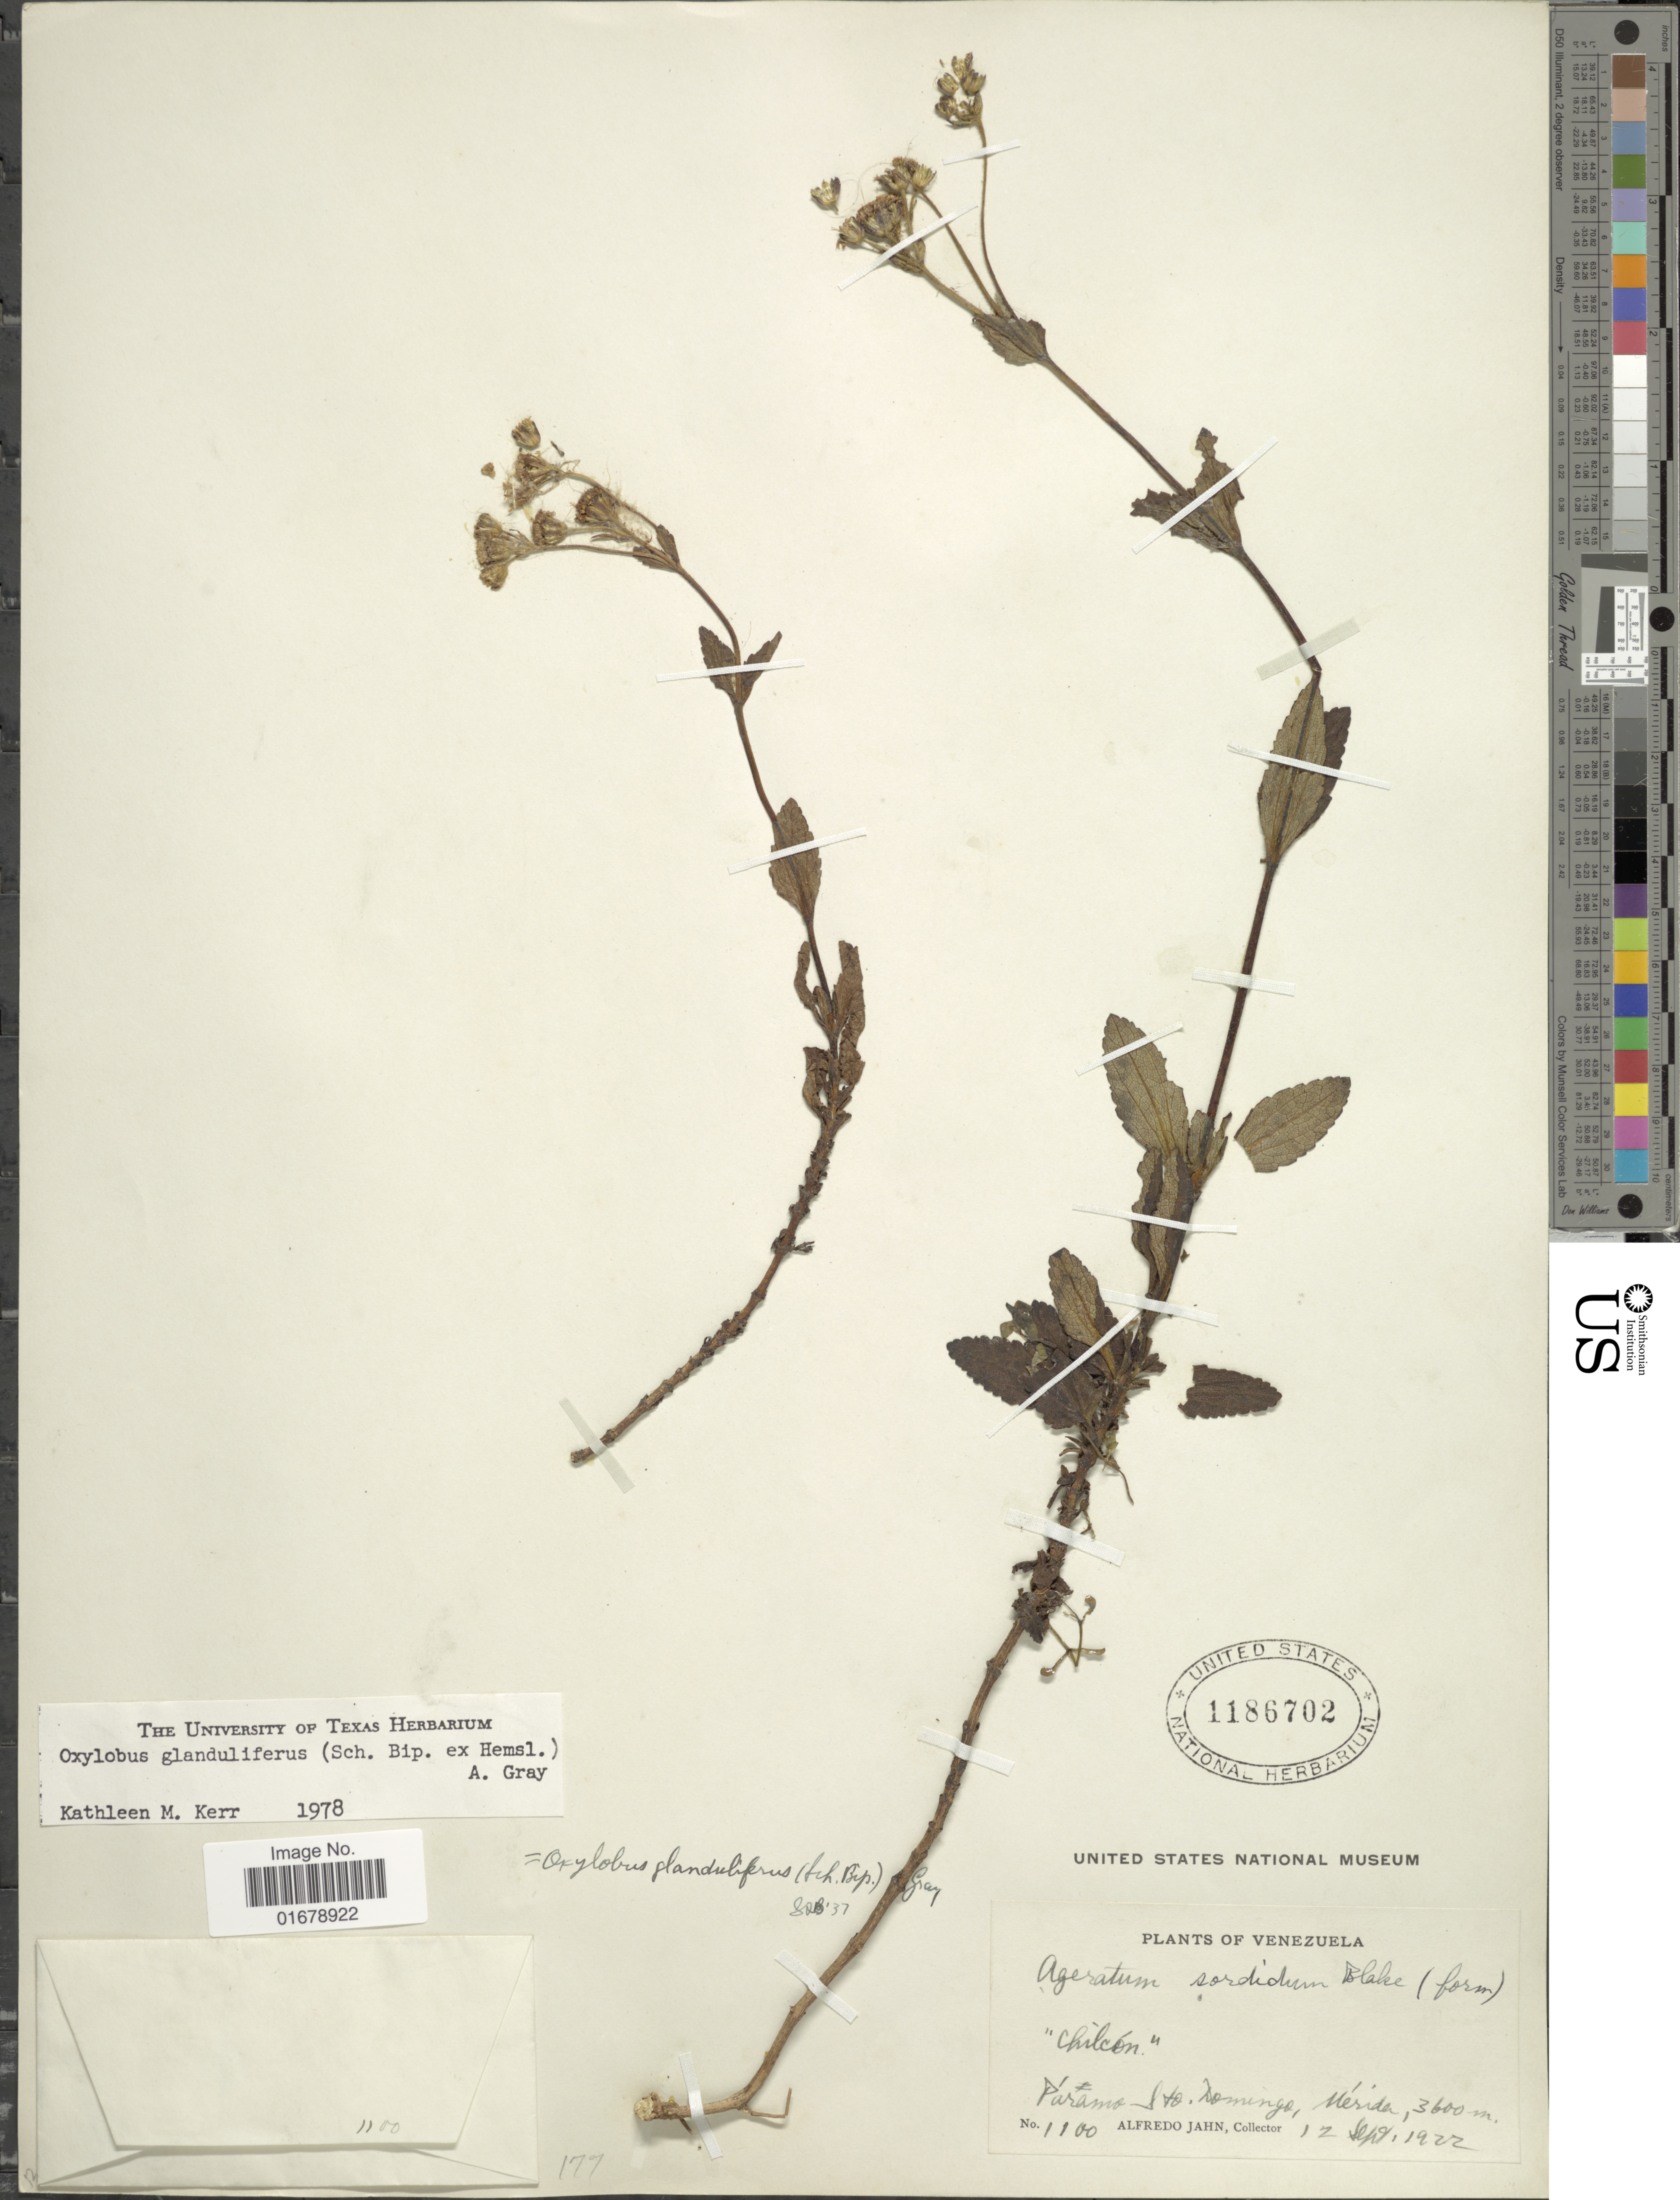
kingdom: Plantae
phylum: Tracheophyta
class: Magnoliopsida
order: Asterales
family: Asteraceae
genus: Oxylobus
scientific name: Oxylobus glanduliferus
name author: (Sch. Bip.) A. Gray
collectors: A. Jahn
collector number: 1100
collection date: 1922-09-12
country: Venezuela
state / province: Mérida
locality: Venezuela. Paramo Sto. Domingo, Merida. "Chilcon"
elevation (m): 3600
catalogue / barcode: US 1186702